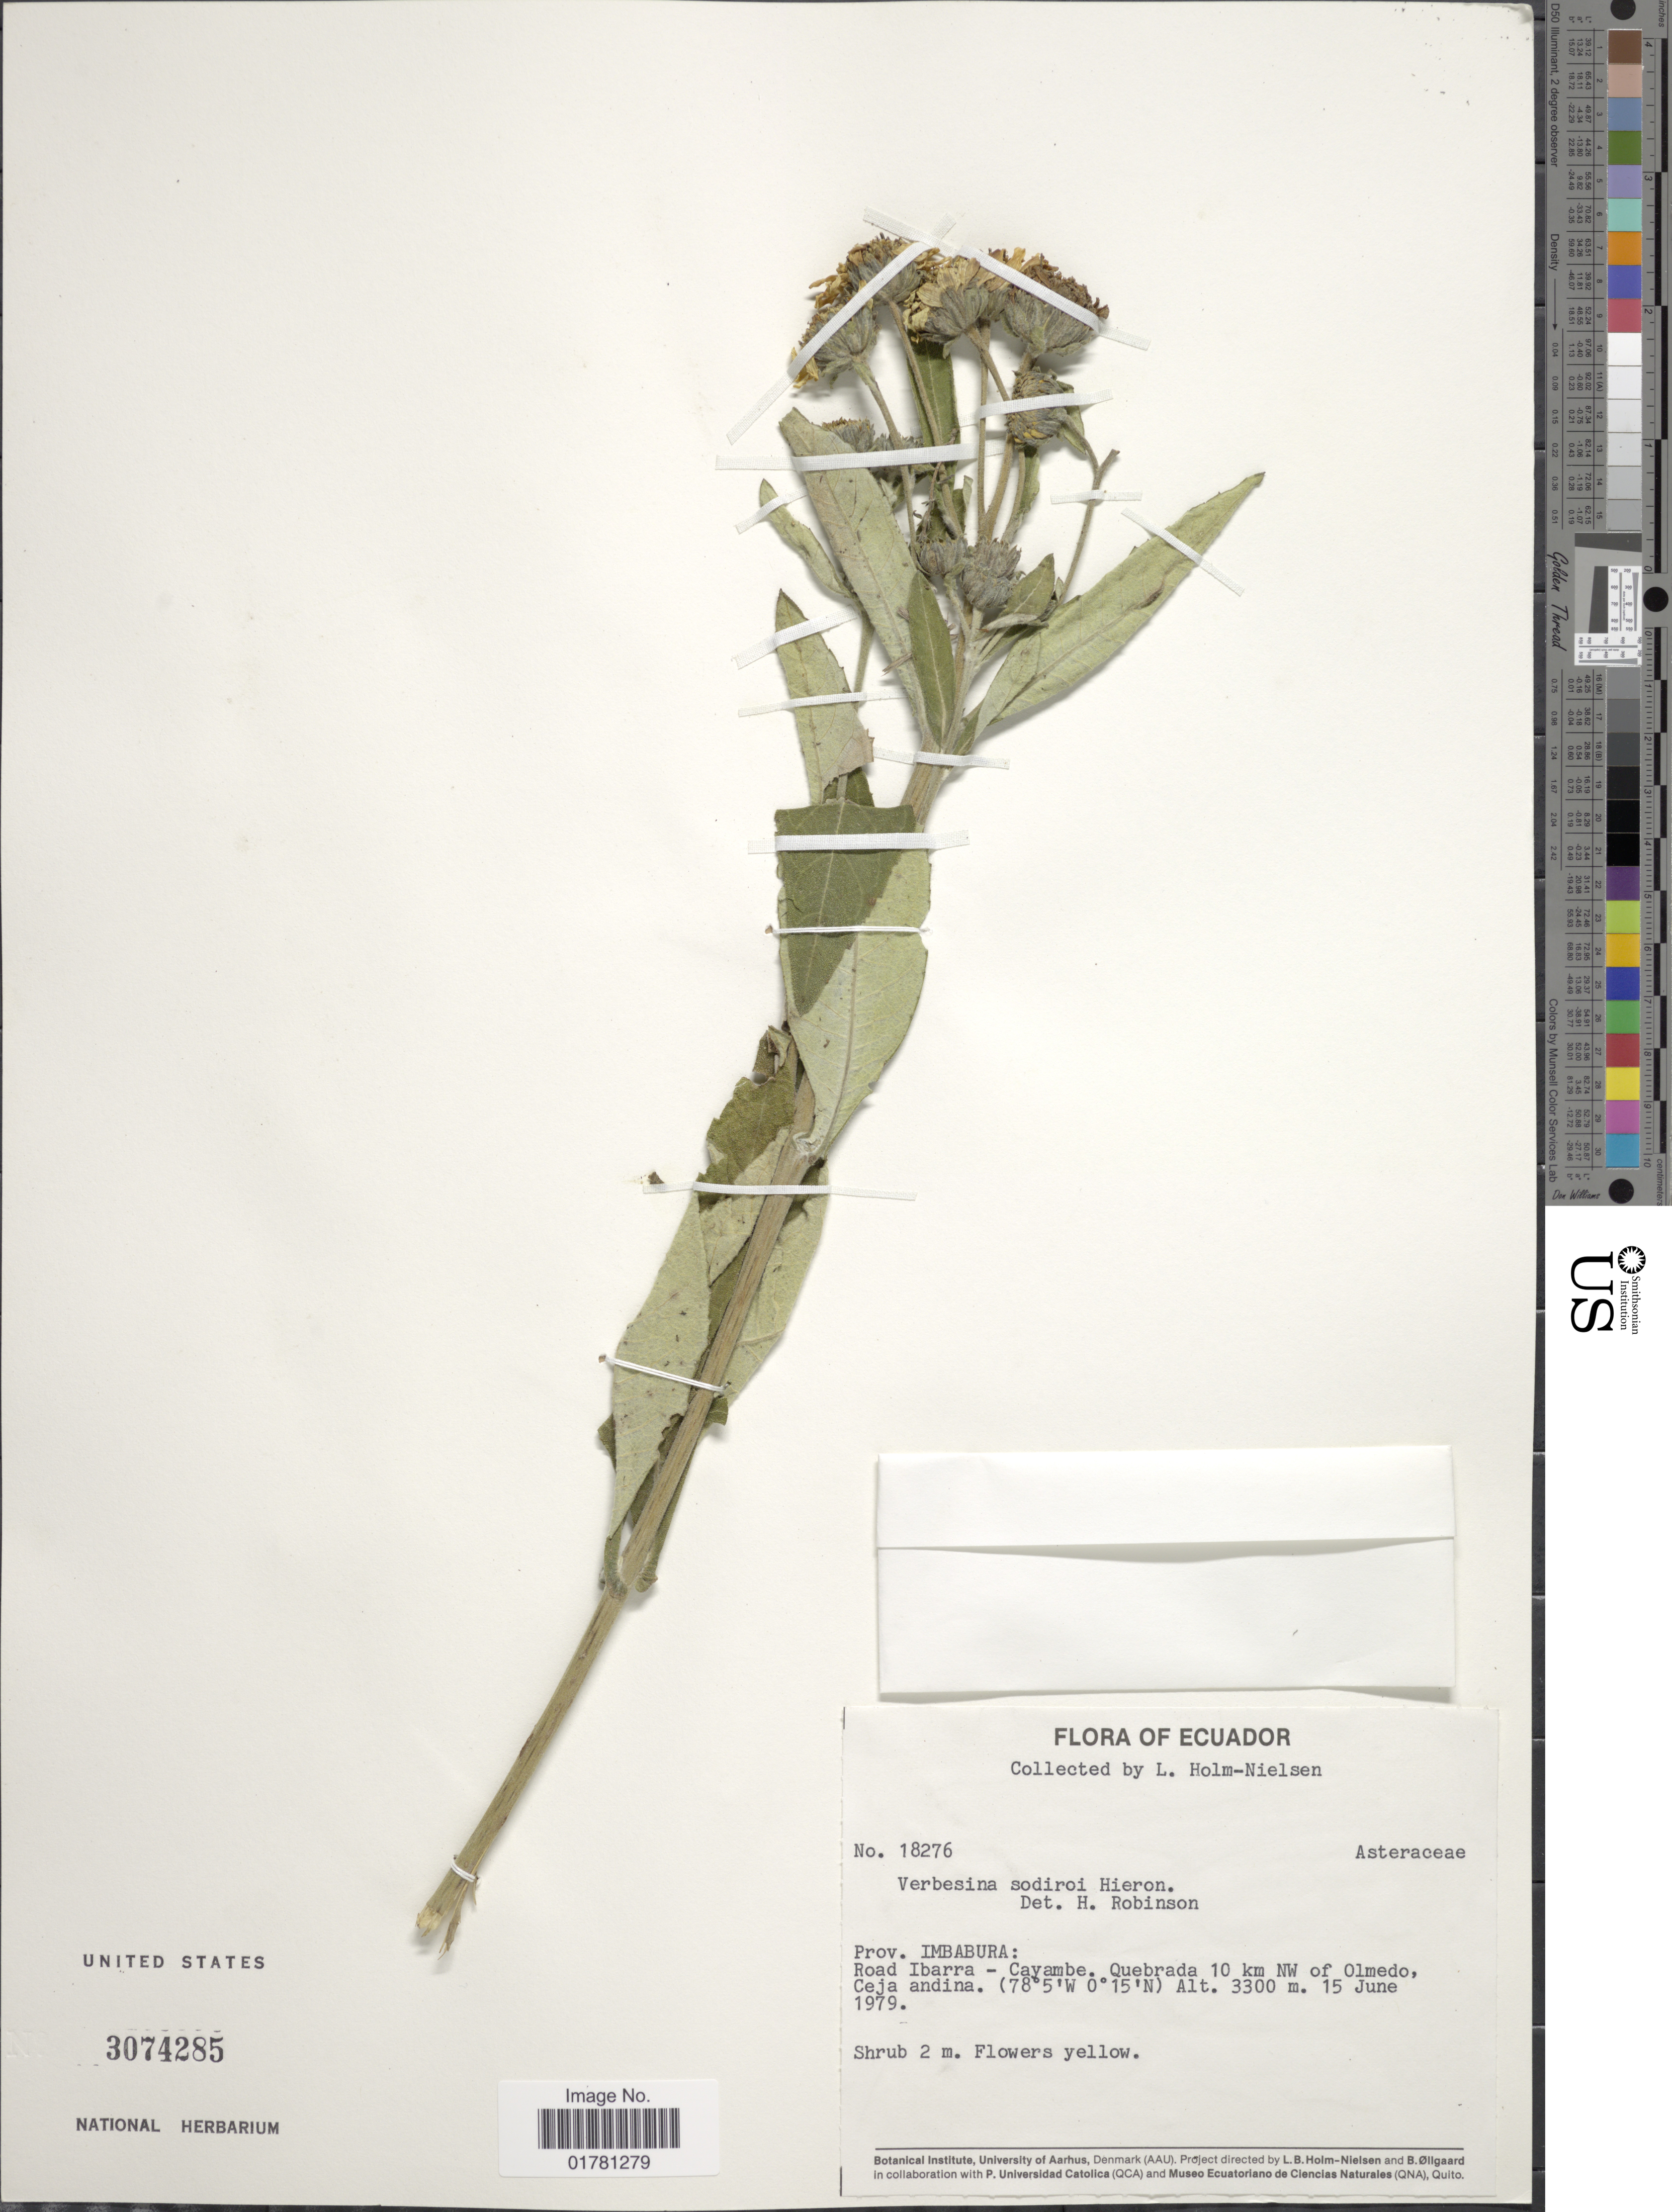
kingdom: Plantae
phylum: Tracheophyta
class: Magnoliopsida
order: Asterales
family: Asteraceae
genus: Verbesina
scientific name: Verbesina sodiroi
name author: Hieron.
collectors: L. B. Holm-Nielsen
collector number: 18276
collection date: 1979-06-15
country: Ecuador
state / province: Imbabura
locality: Road Ibarra - Cayambe. Quebrada 10 km NW of Olmedo, ceja andina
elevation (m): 3300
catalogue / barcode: US 3074285